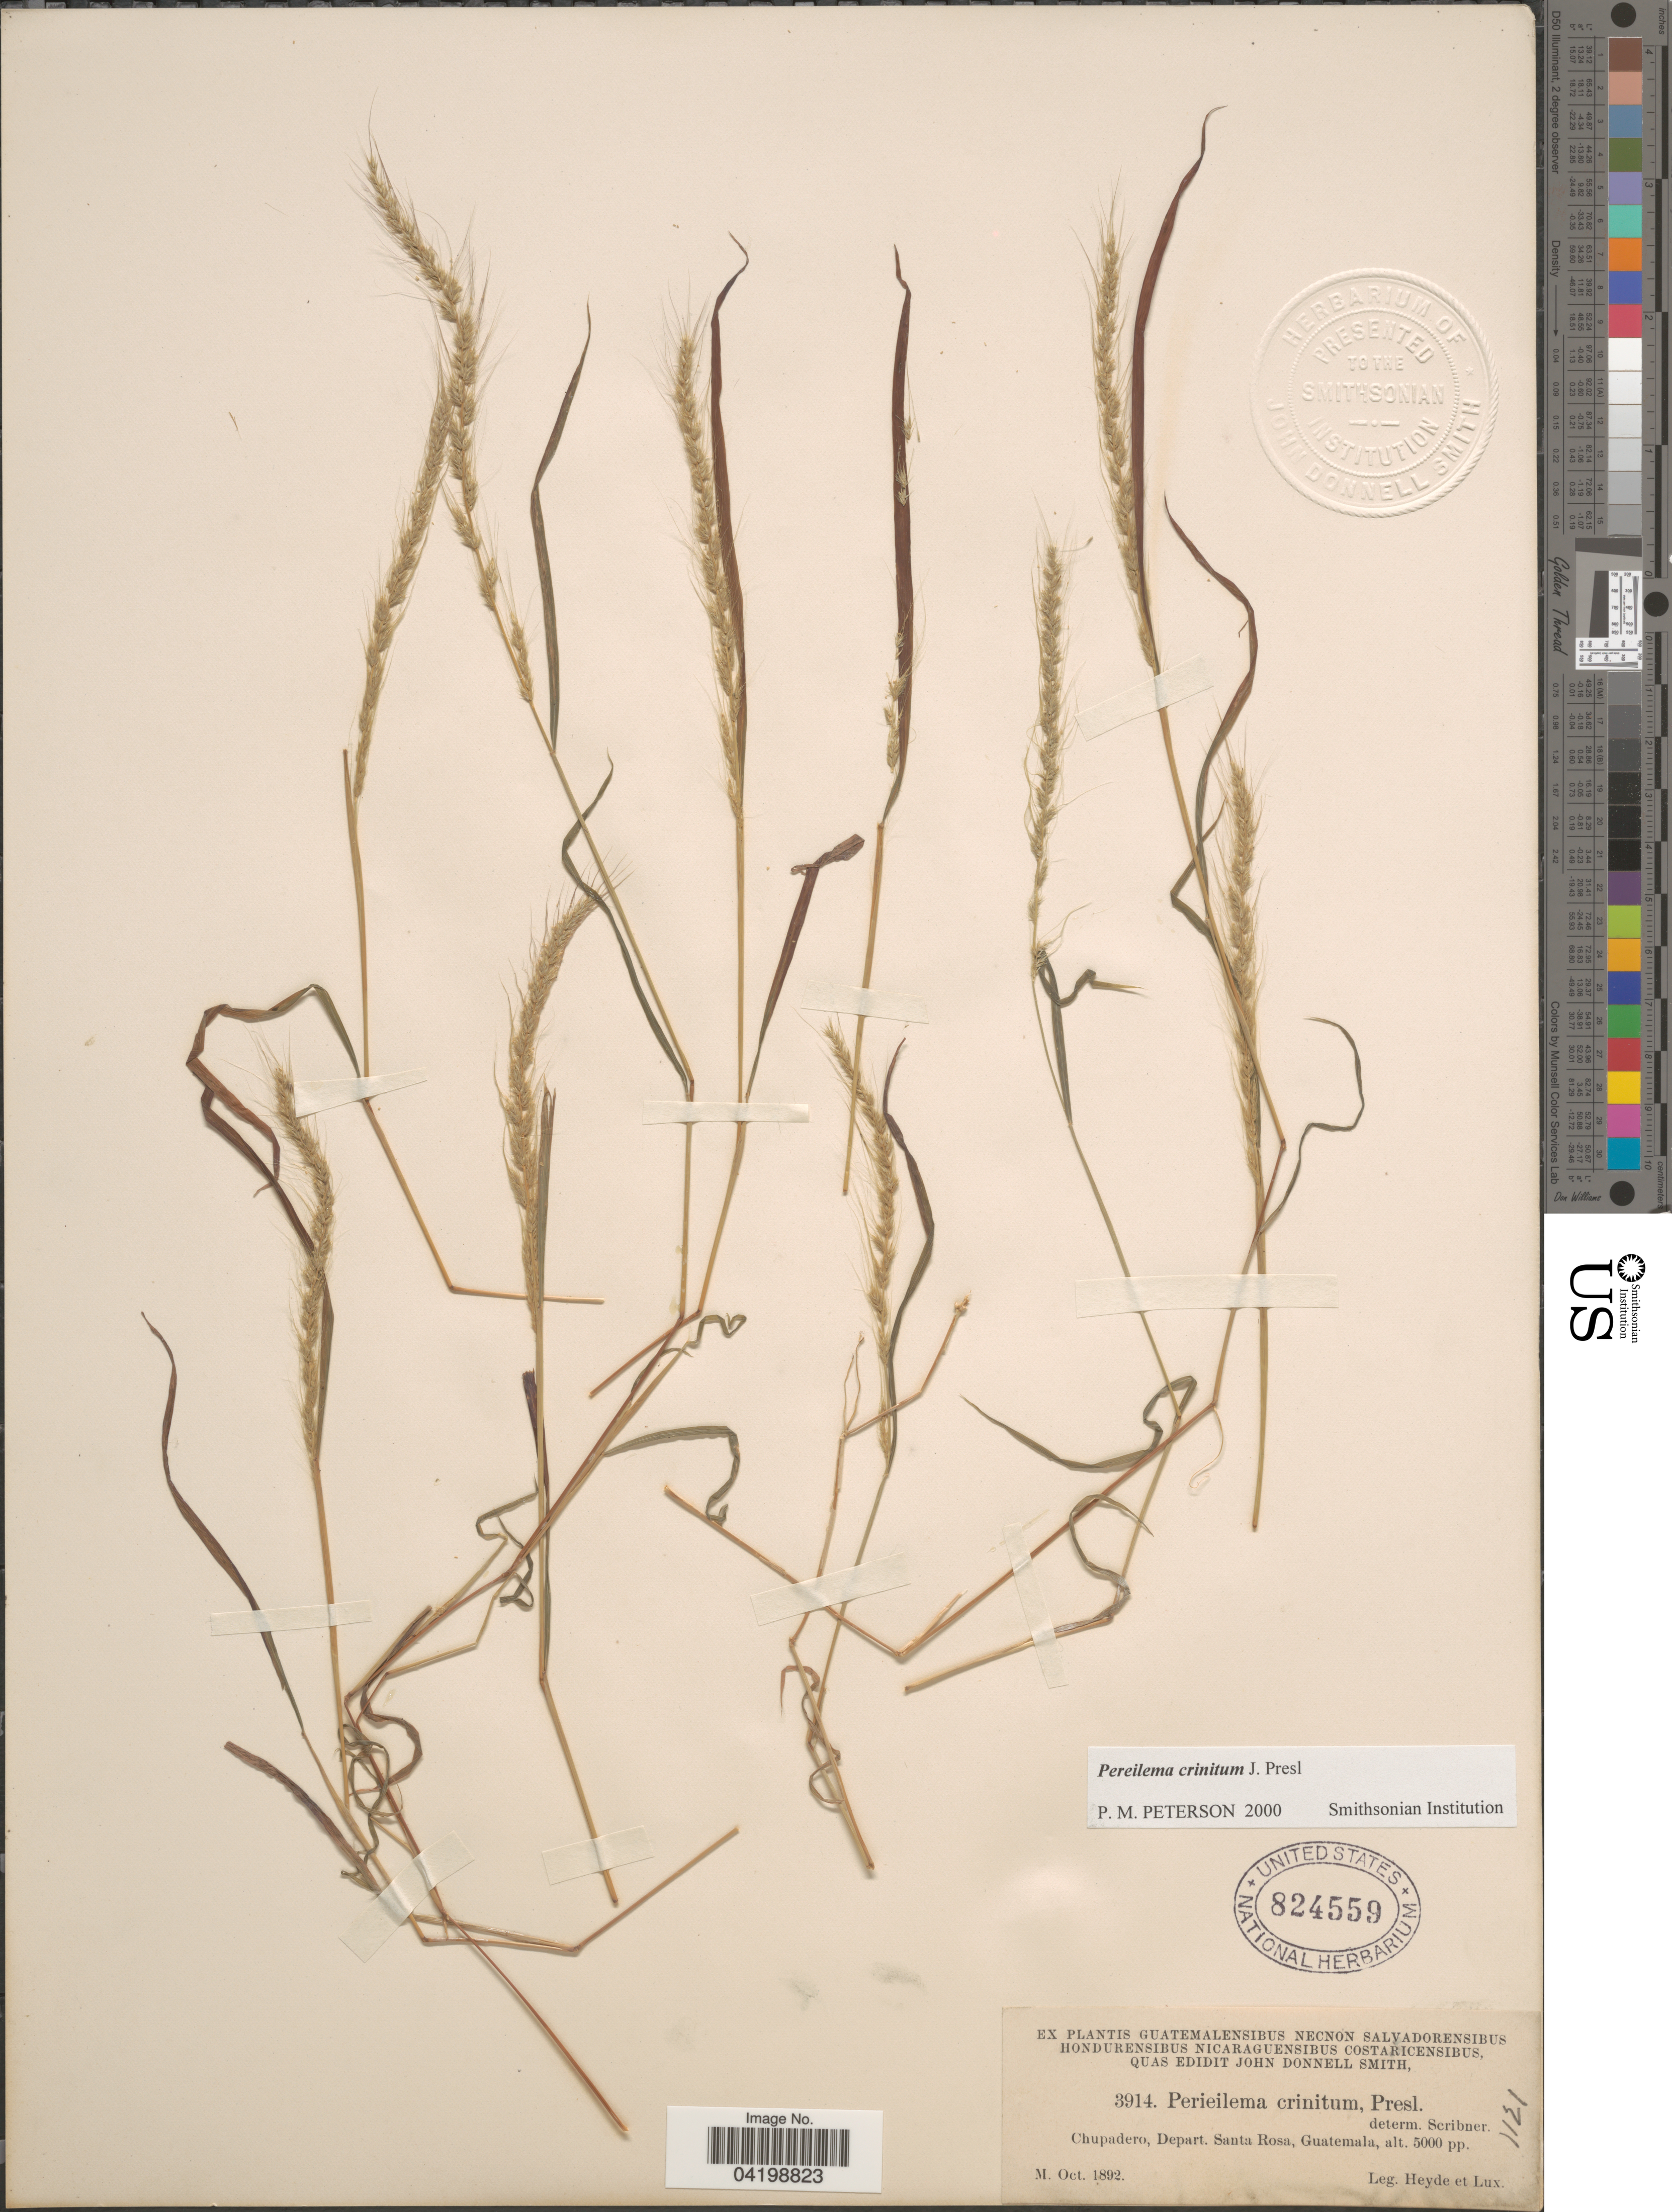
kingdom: Plantae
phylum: Tracheophyta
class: Liliopsida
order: Poales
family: Poaceae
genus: Muhlenbergia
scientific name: Muhlenbergia pereilema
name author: P.M. Peterson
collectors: Heyde & Lux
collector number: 3914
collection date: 1892-10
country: Guatemala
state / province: Santa Rosa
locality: Chupadero, Depart. Santa Rosa.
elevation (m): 1524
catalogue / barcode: US 824559